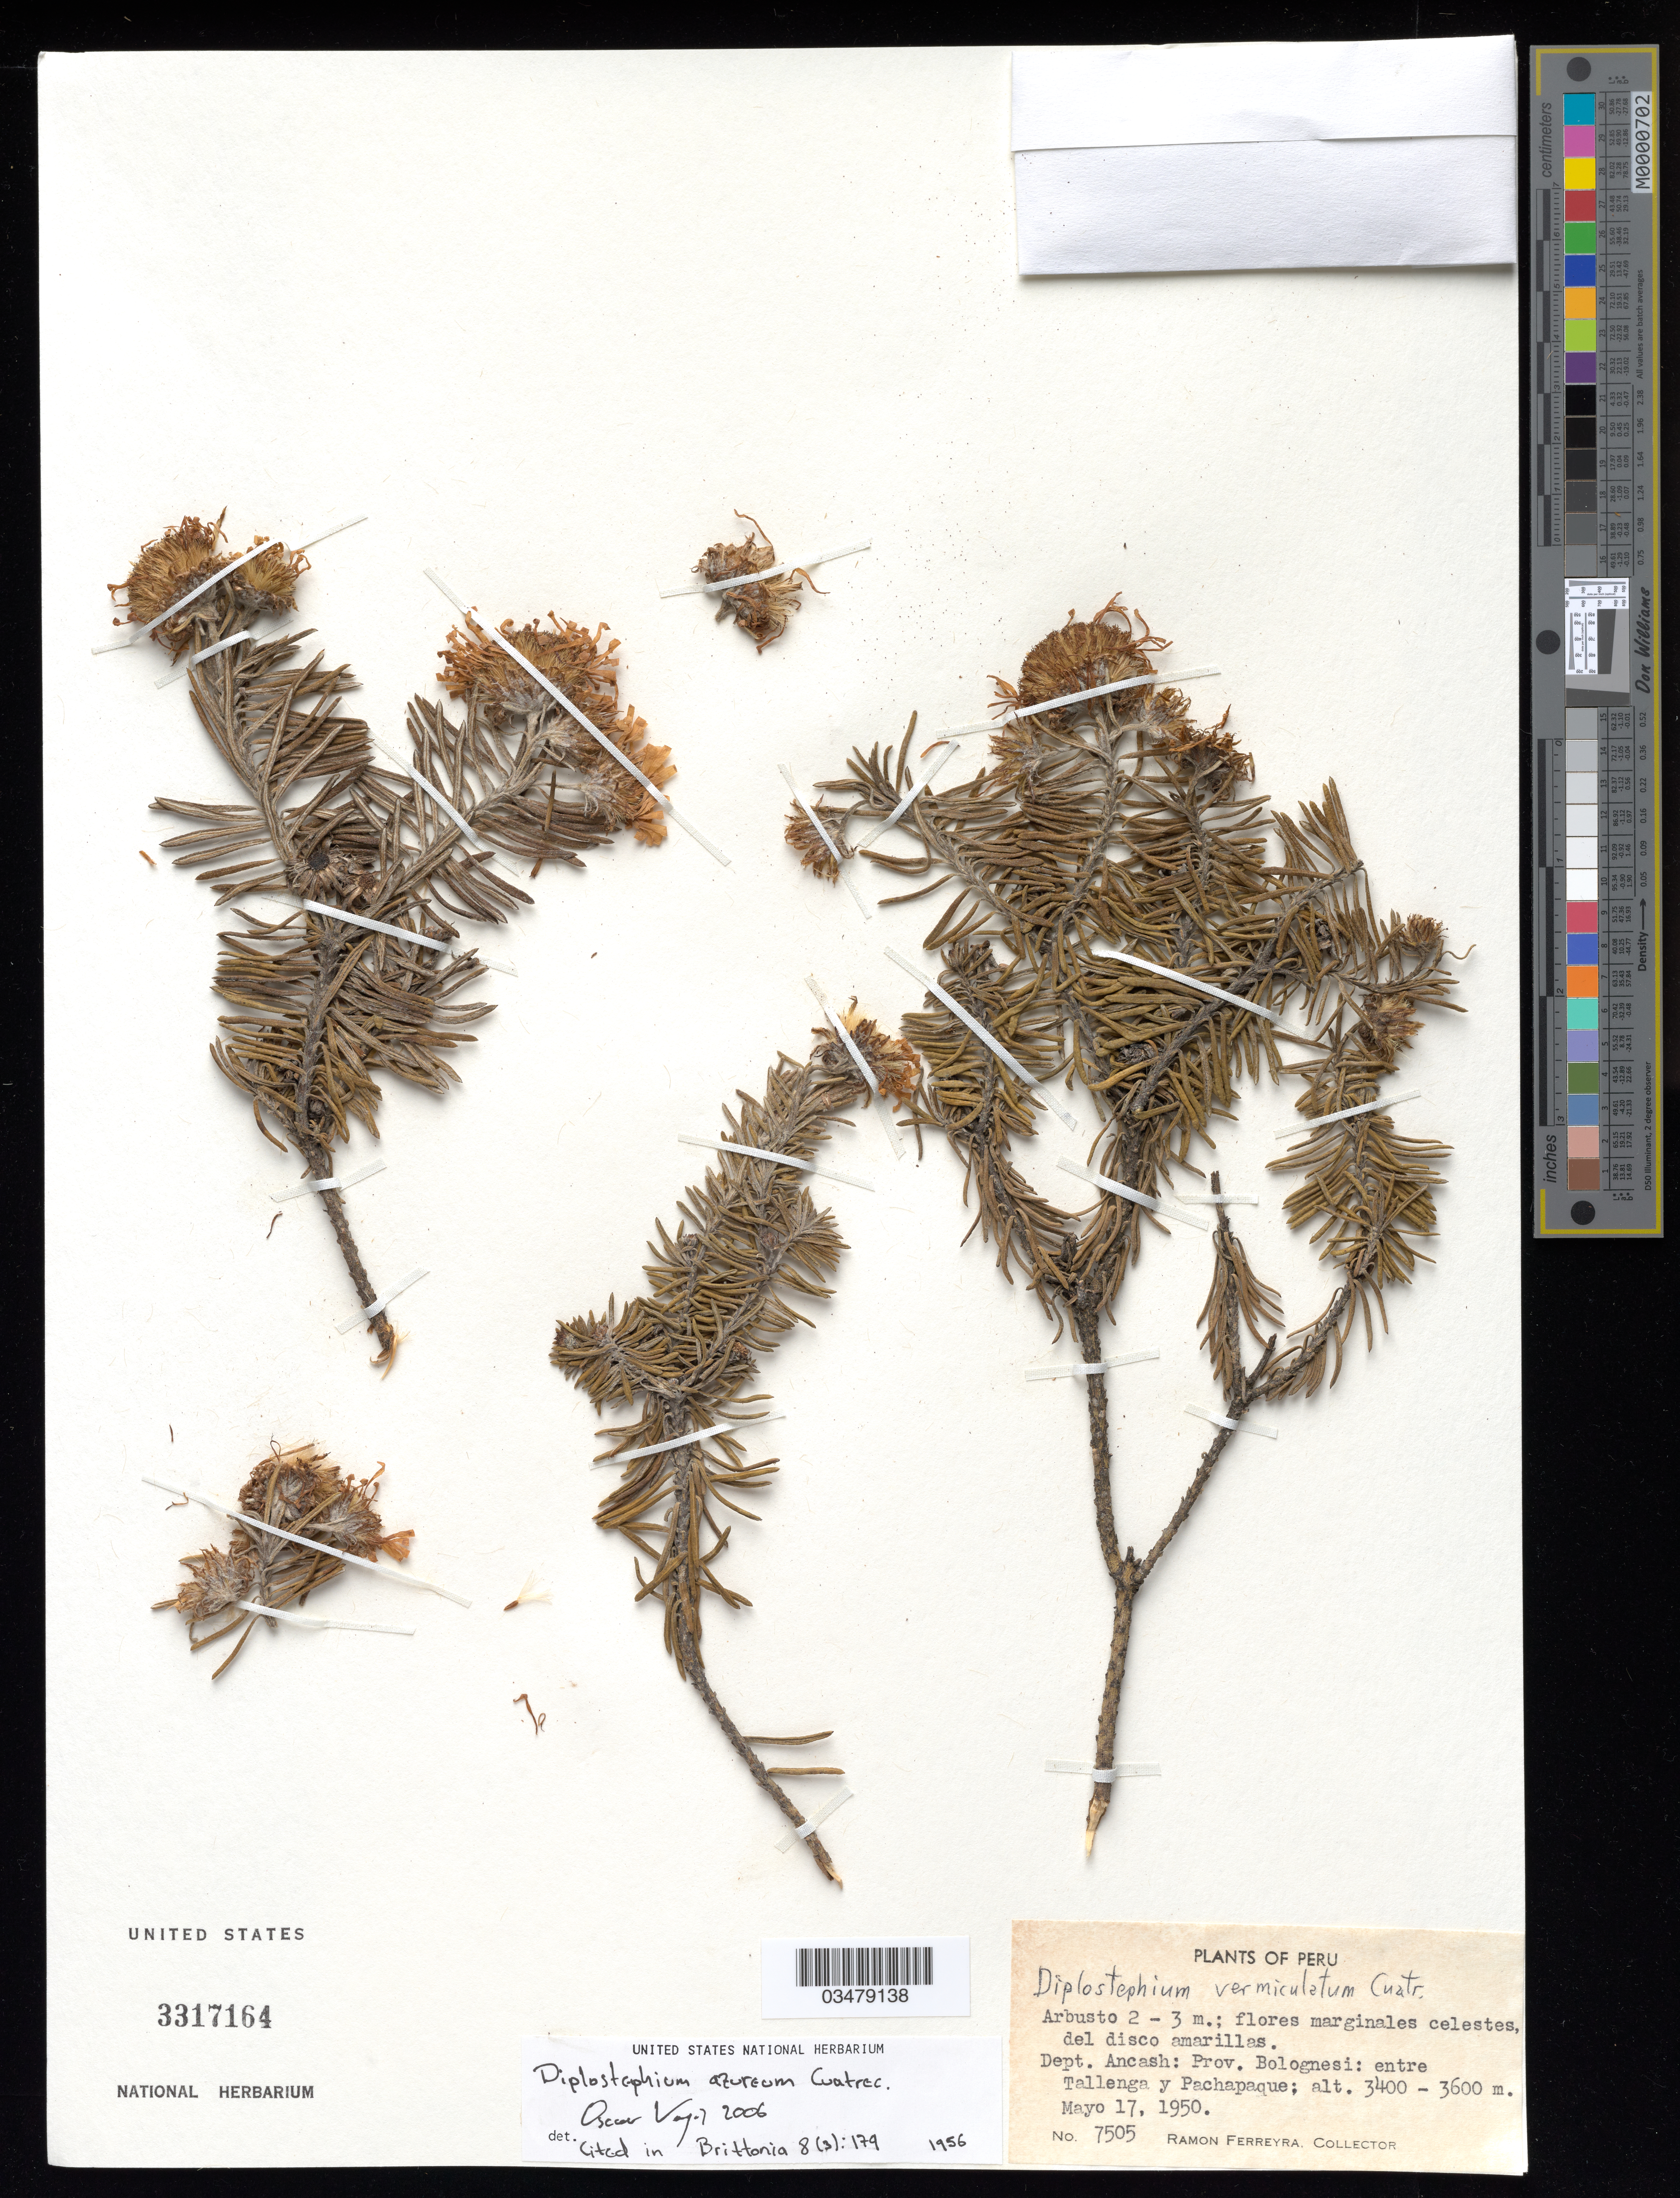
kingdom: Plantae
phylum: Tracheophyta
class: Magnoliopsida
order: Asterales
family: Asteraceae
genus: Diplostephium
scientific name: Diplostephium azureum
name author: Cuatrec.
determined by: Vargas, Oscar M.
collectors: R. A. Ferreyra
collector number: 7505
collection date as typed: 17 May 1950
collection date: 1950-05-17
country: Peru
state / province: Ancash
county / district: Bolognesi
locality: between Tallanga and Pachapaque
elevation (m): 3400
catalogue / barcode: US 3317164